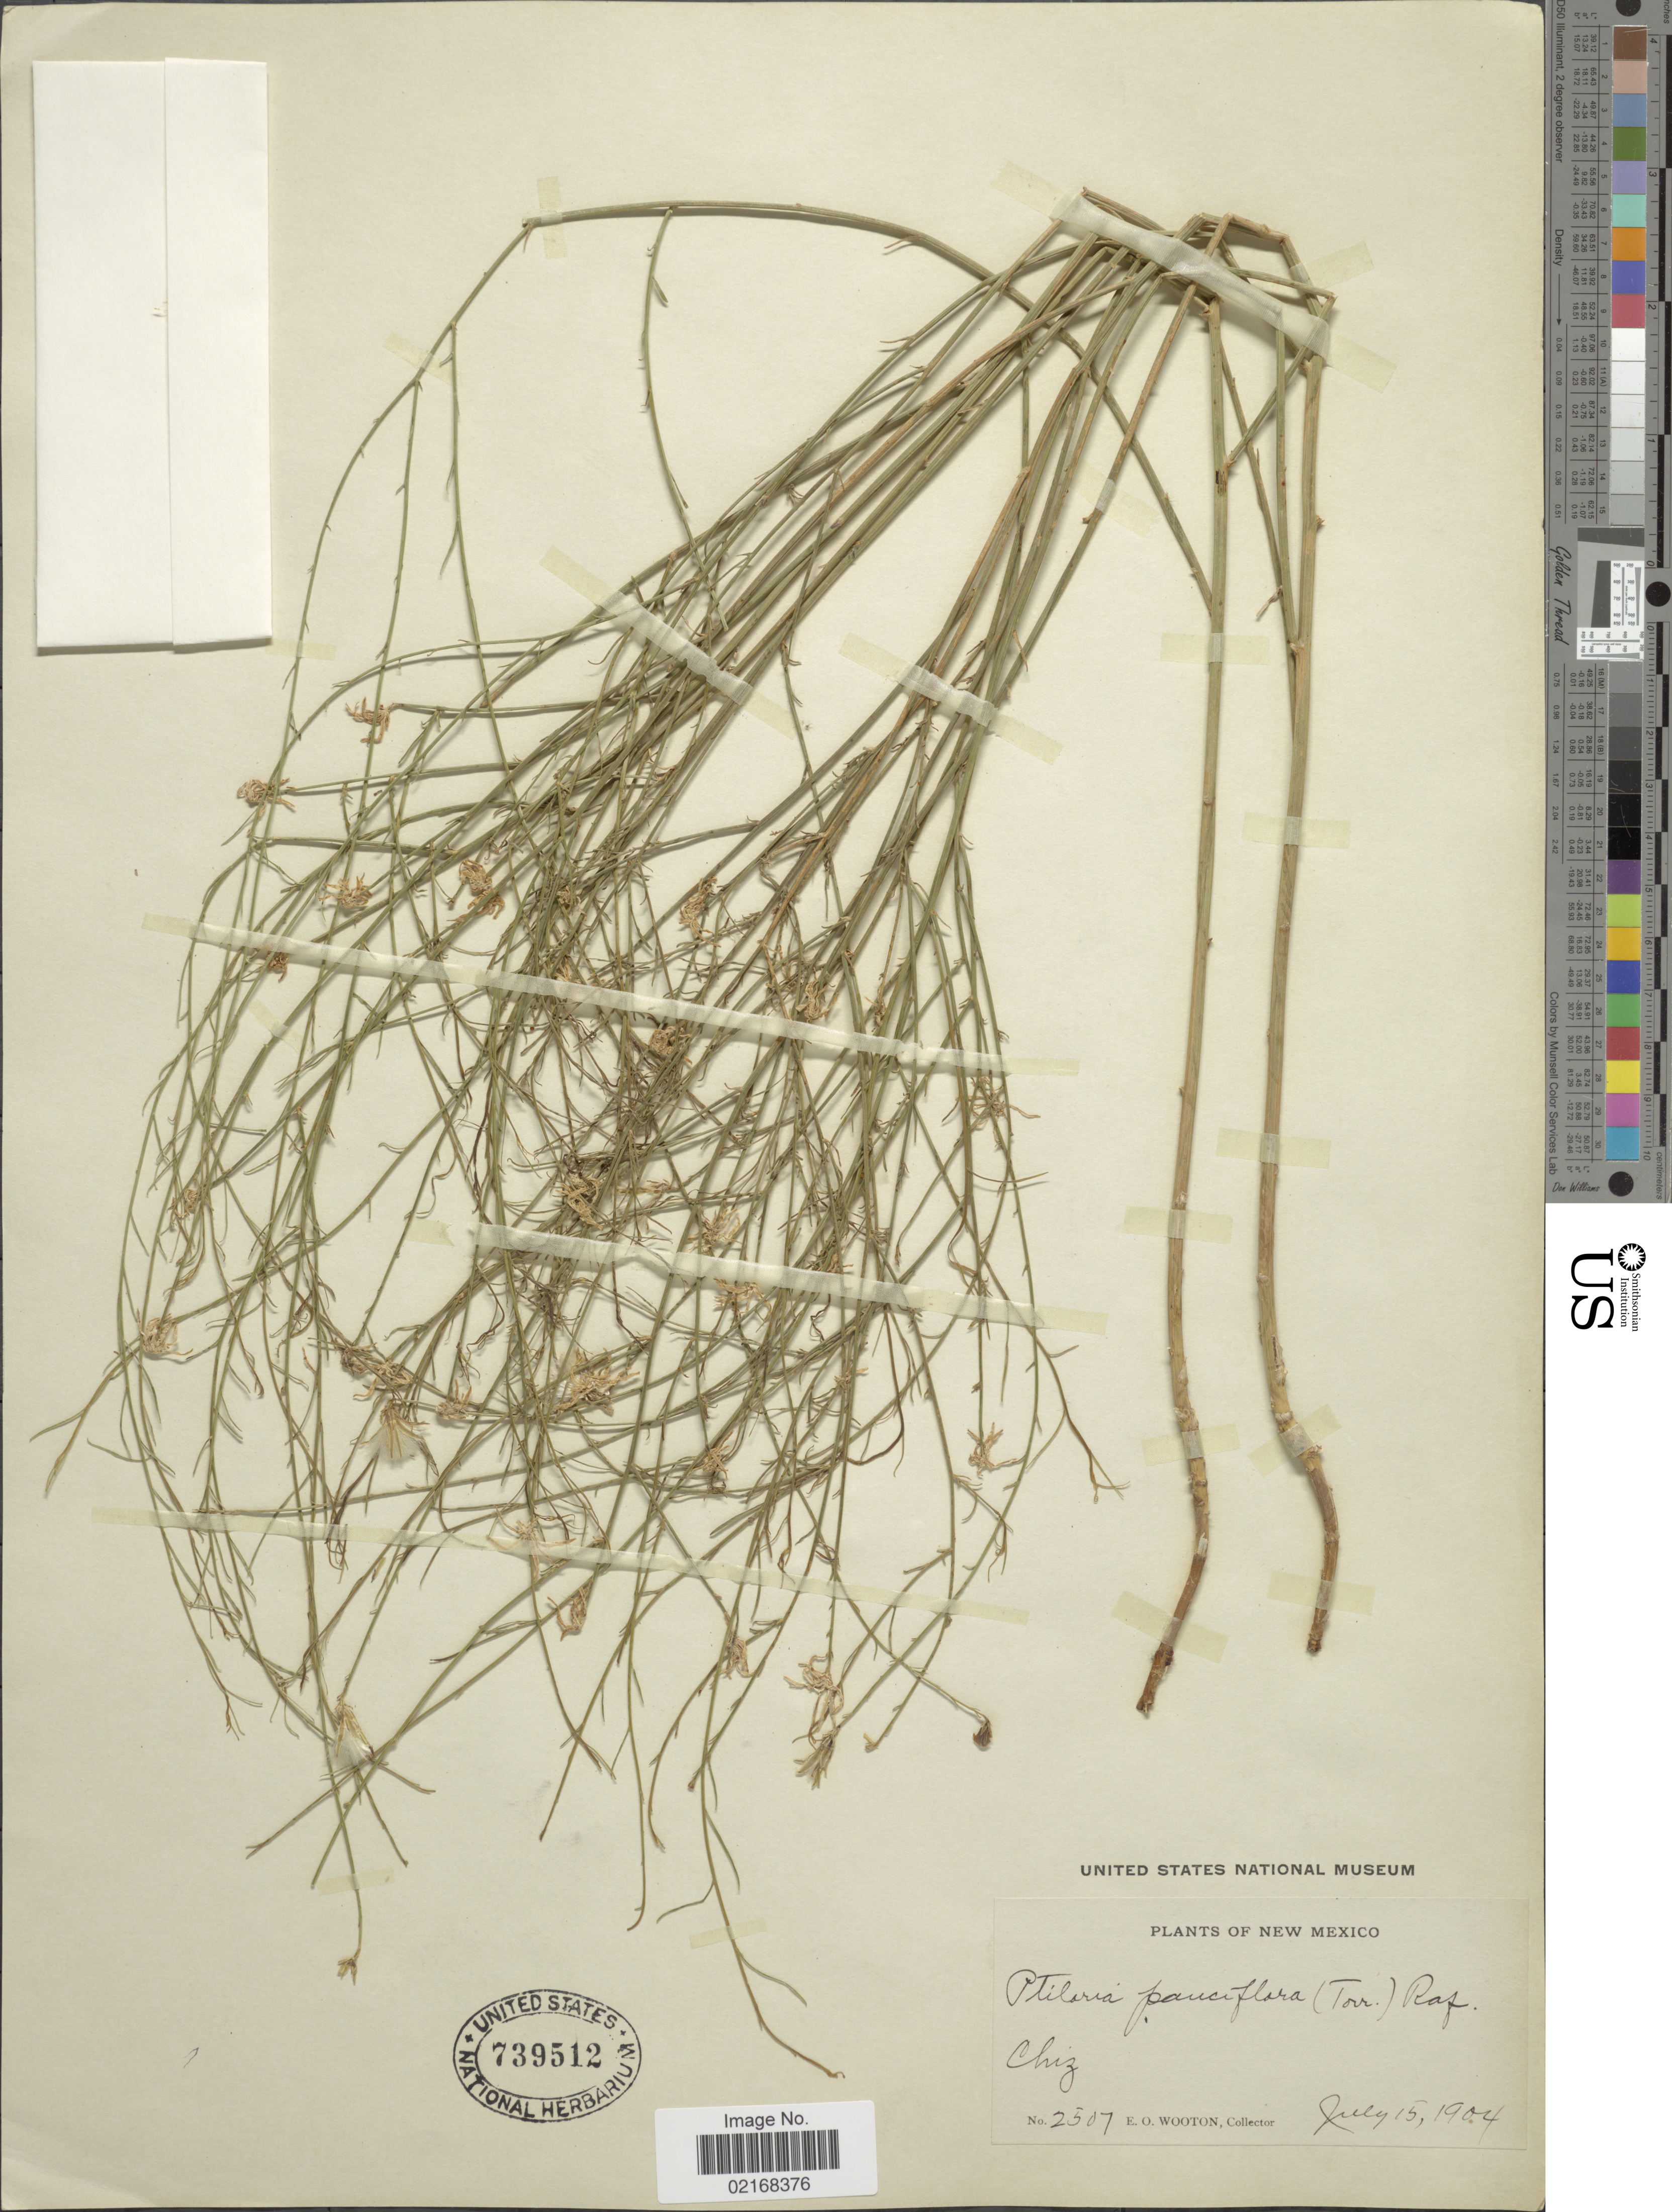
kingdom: Plantae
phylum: Tracheophyta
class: Magnoliopsida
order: Asterales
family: Asteraceae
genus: Stephanomeria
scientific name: Stephanomeria pauciflora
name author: (Torr.) A. Nelson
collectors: E. O. Wooton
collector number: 2507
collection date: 1904-07-15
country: United States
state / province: New Mexico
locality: Chiz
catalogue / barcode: US 739512